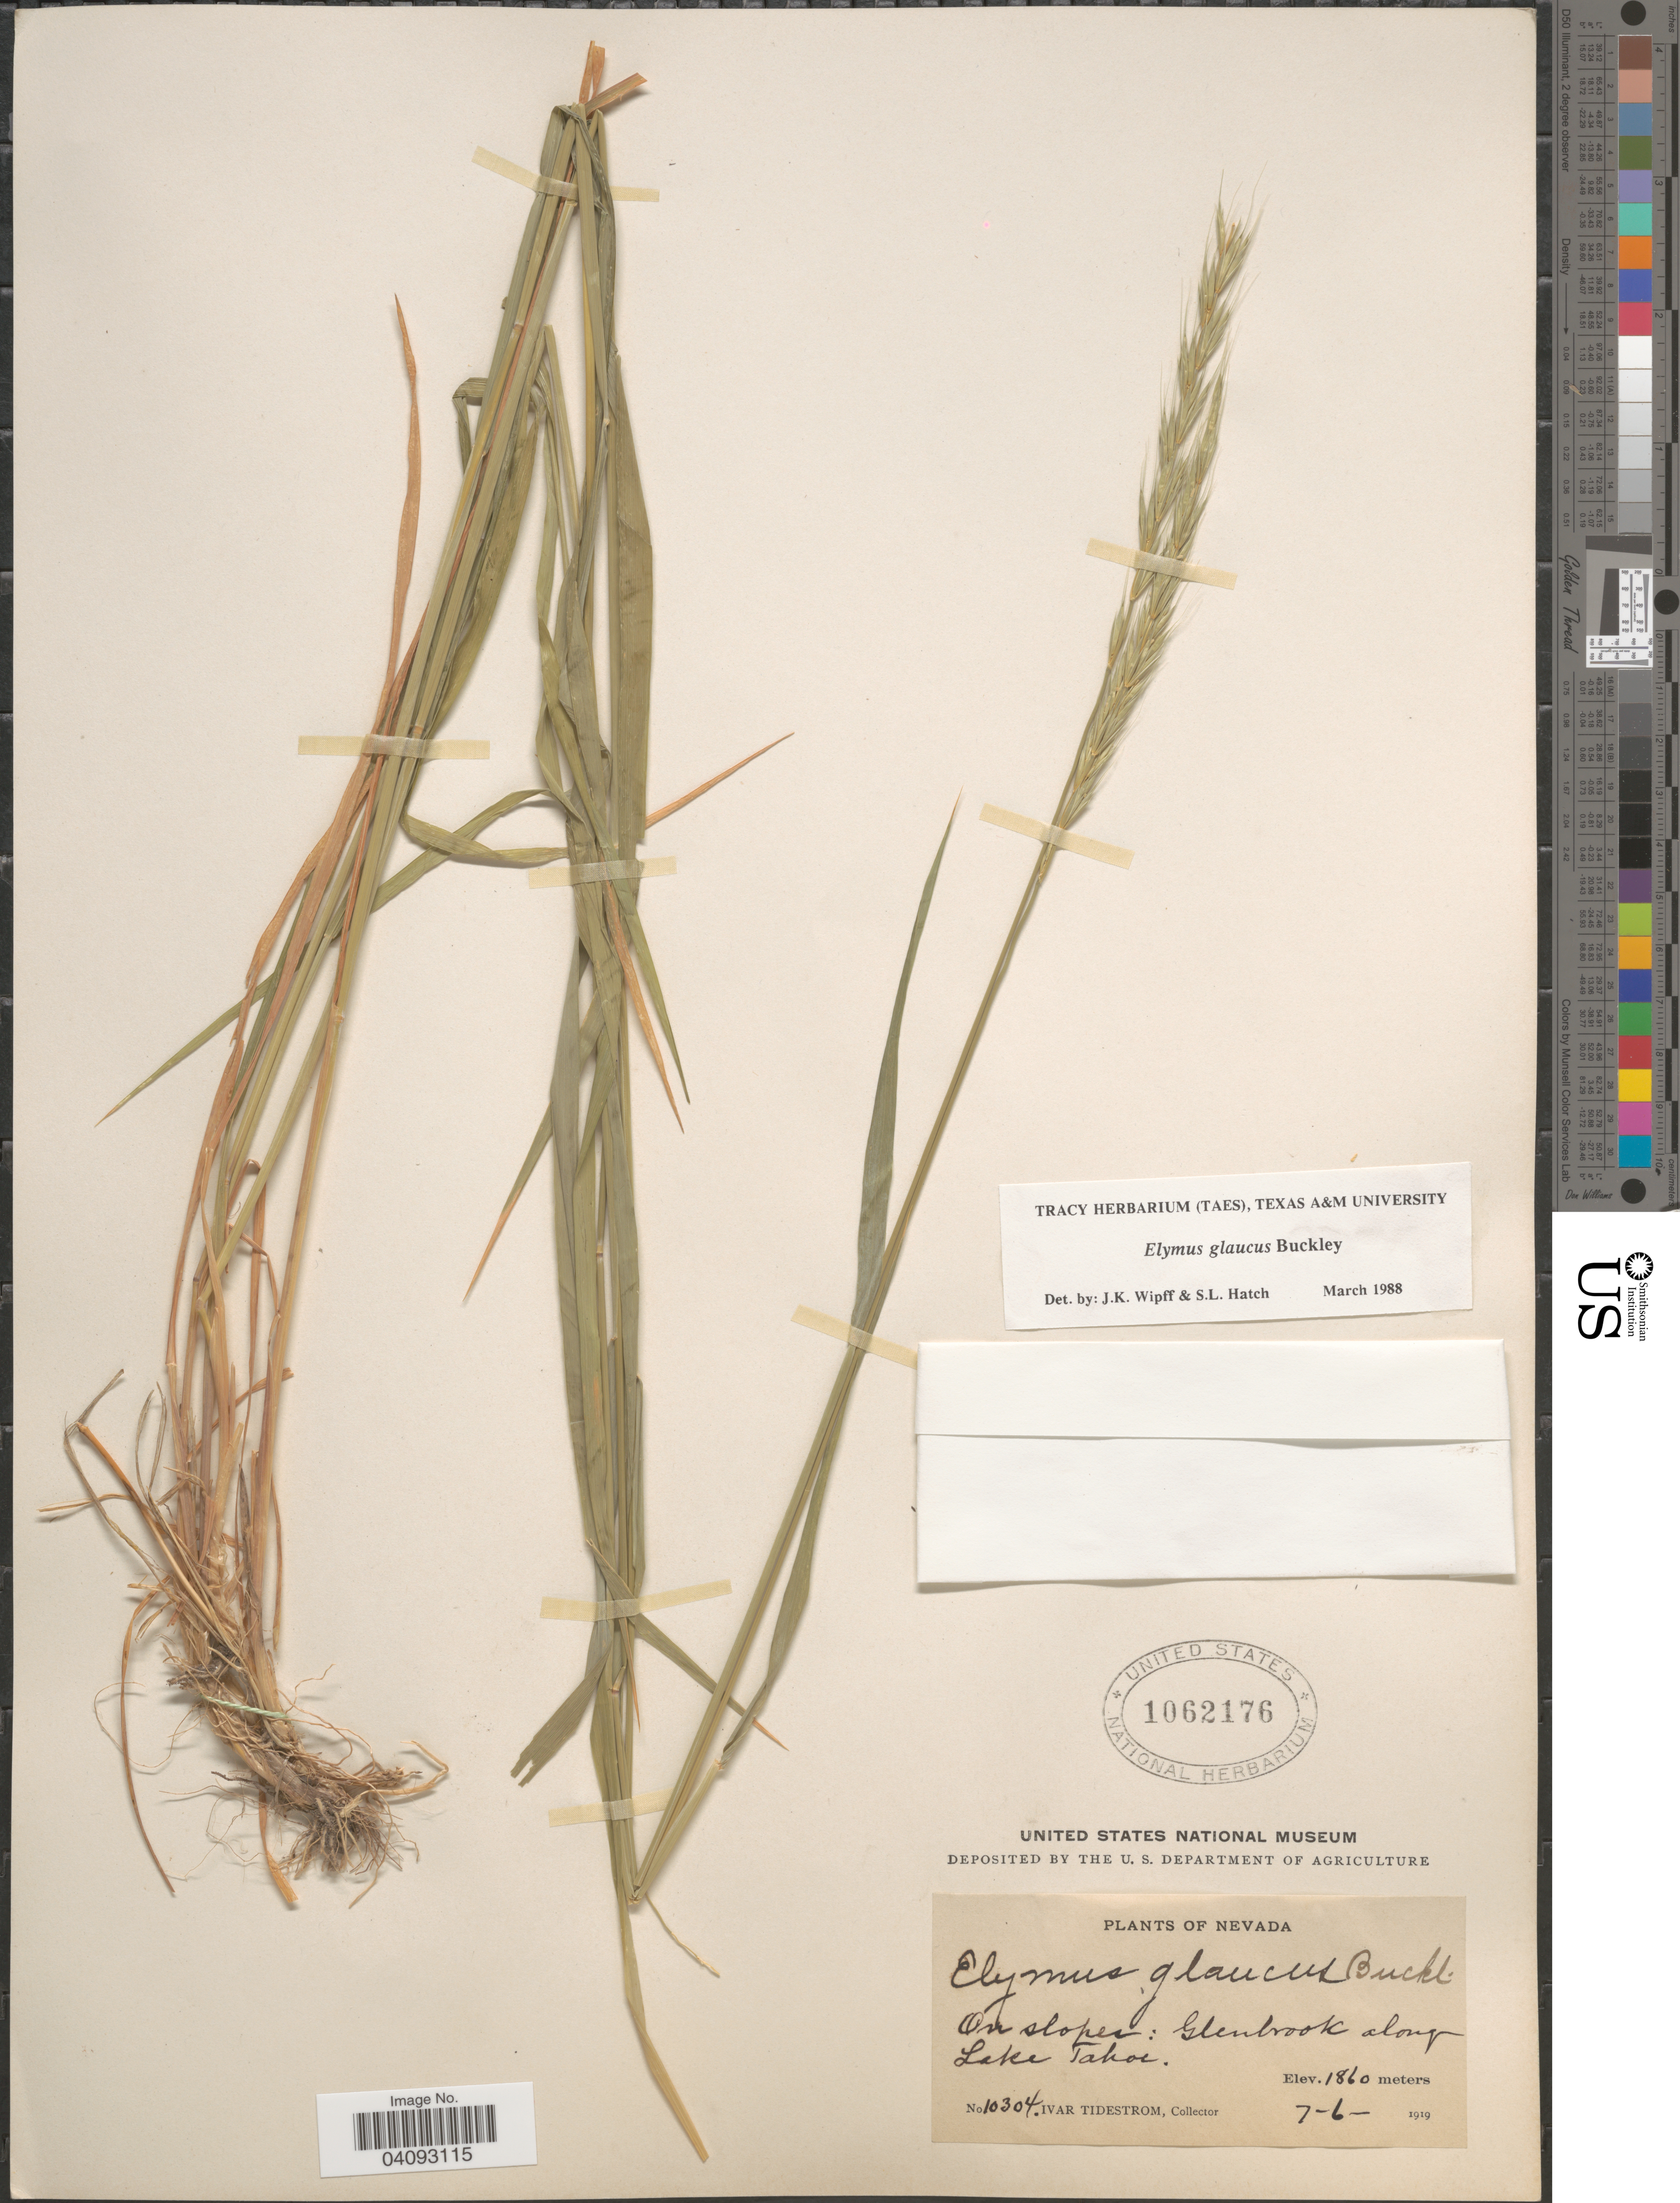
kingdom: Plantae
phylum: Tracheophyta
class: Liliopsida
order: Poales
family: Poaceae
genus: Elymus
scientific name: Elymus glaucus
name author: Buckley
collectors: I. F. Tidestrom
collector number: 10304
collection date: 1919-07-06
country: United States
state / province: Nevada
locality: On slopes: Glenbrook along Lake Tahoe.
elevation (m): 1860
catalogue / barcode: US 1062176